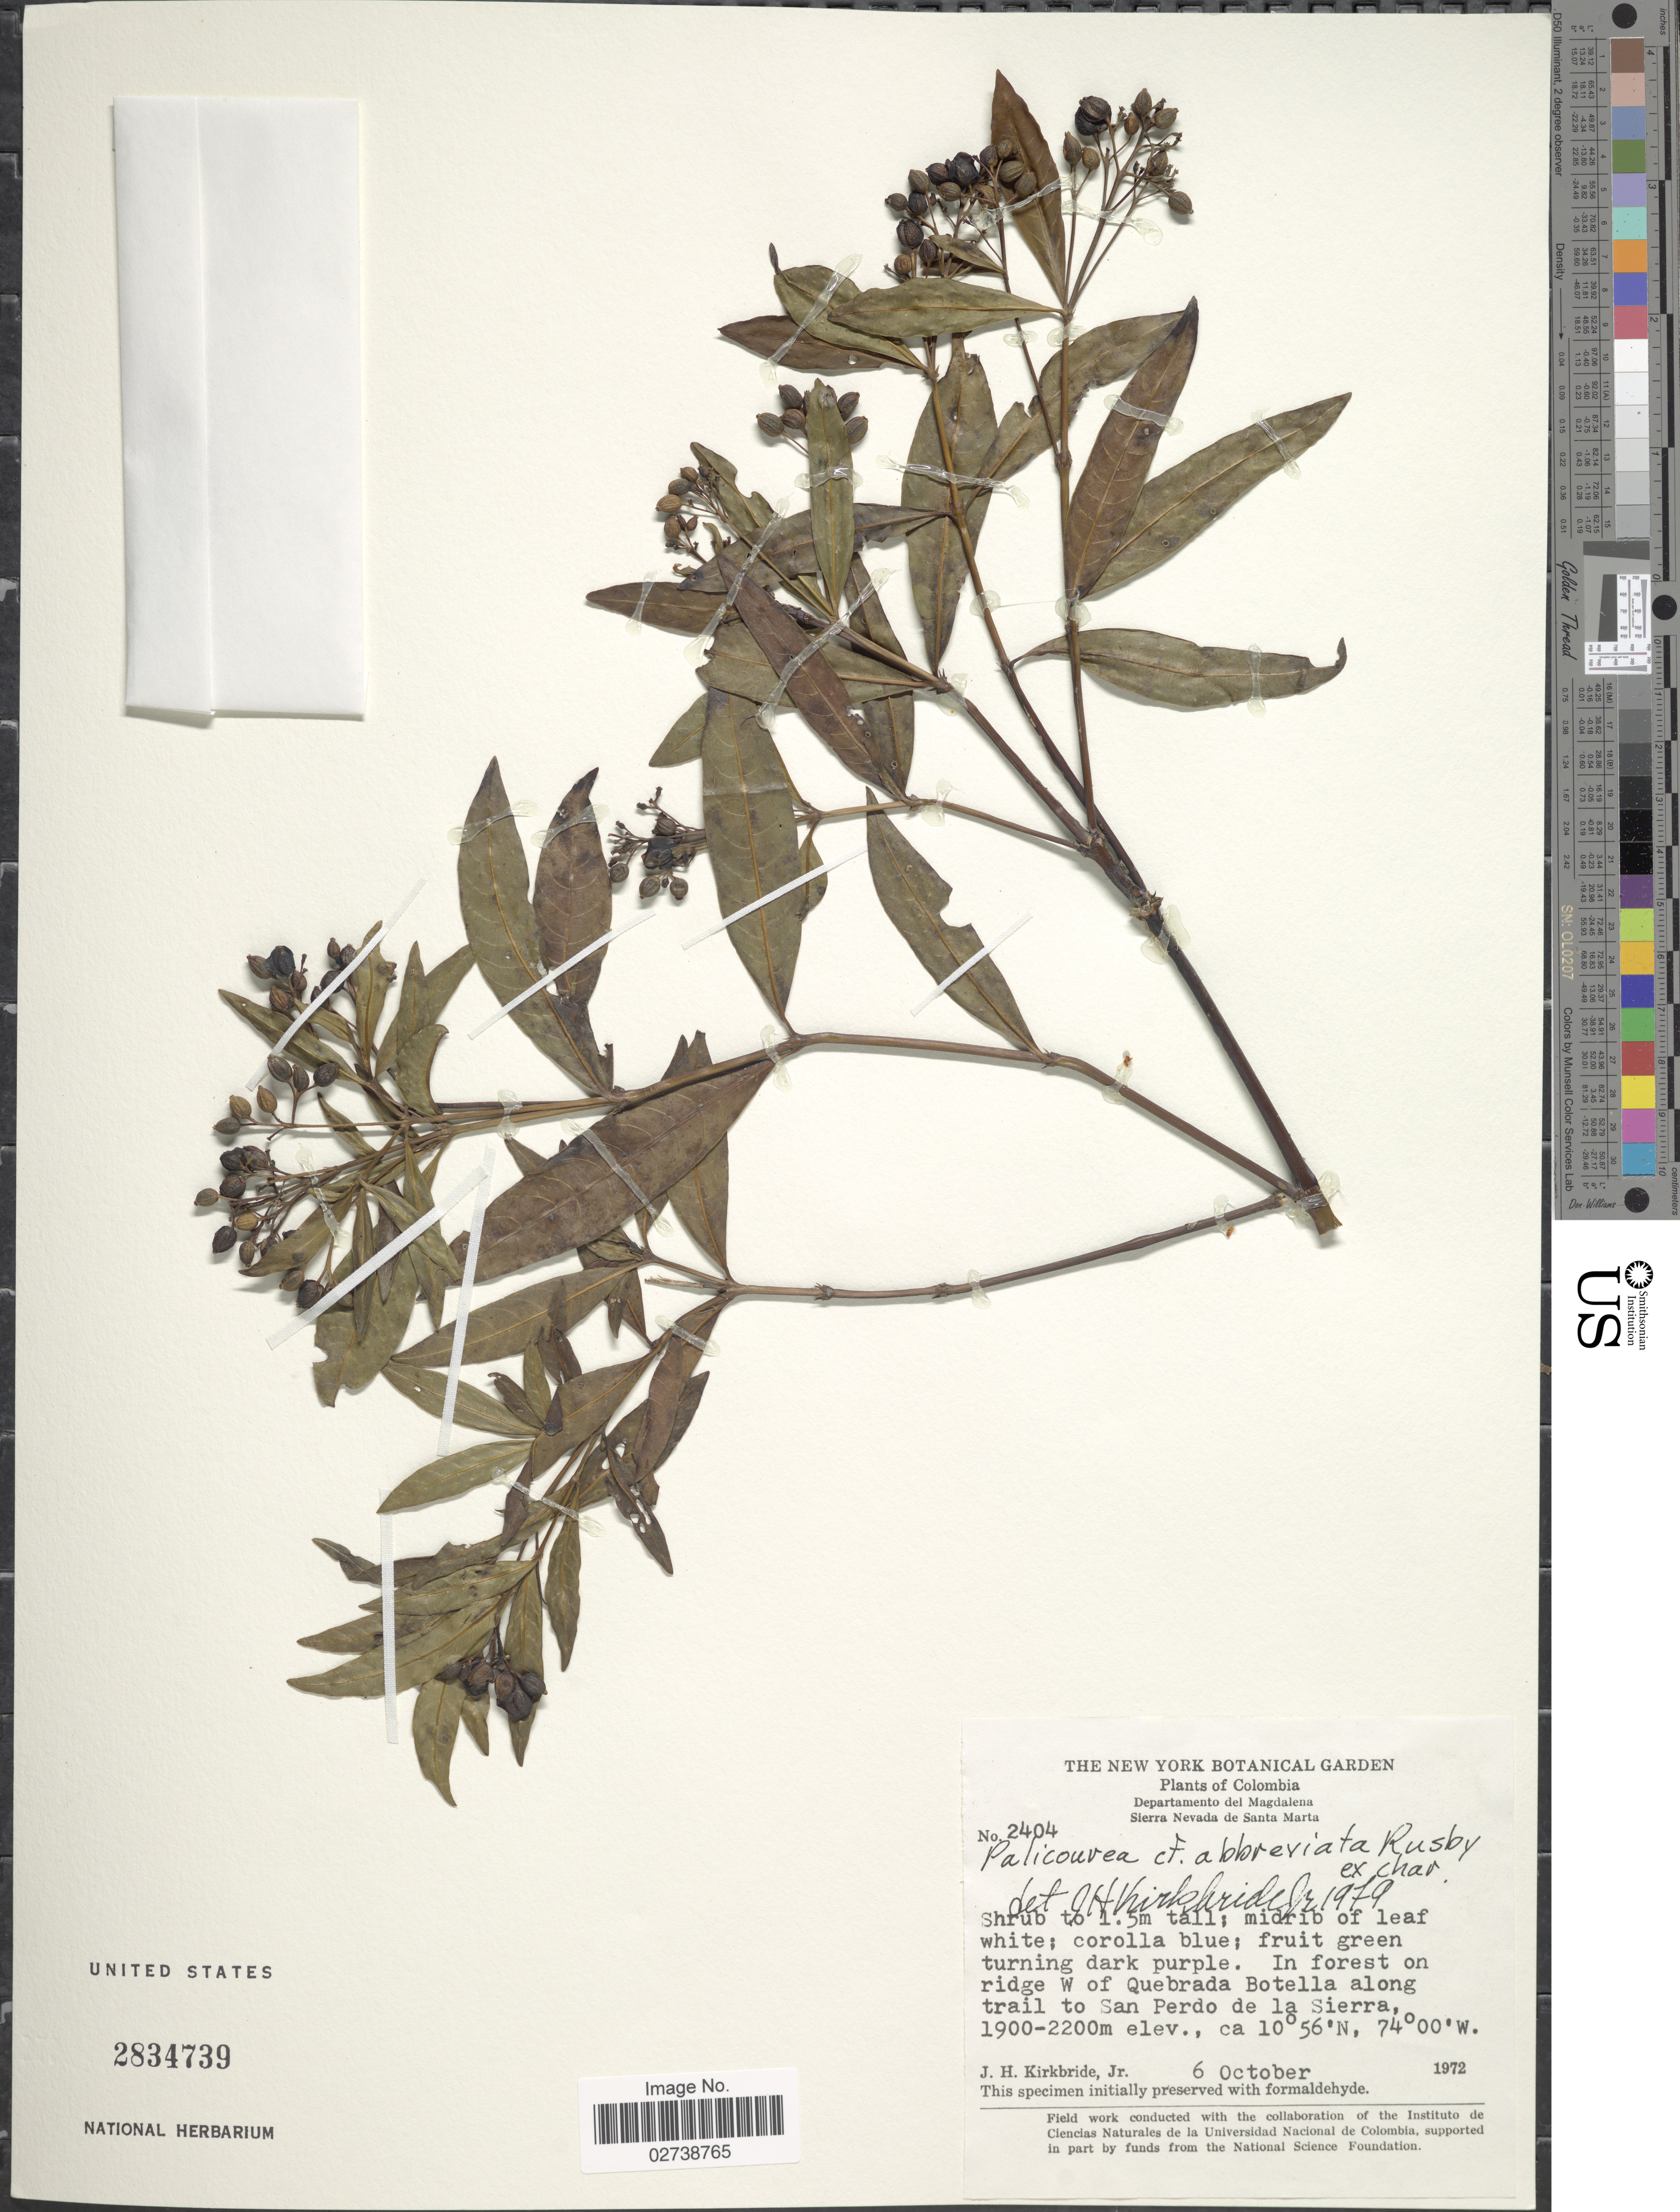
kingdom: Plantae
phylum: Tracheophyta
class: Magnoliopsida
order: Gentianales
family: Rubiaceae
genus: Palicourea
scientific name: Palicourea abbreviata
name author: Rusby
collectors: J. H. Kirkbride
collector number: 2404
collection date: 1972-10-06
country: Colombia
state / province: Magdalena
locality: Departamento del Magdalena, Sierra Nevada de Santa Marta, In forest on ridge W of Quebrada Botella along trail to San Pedro de la Sierra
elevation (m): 1900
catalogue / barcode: US 2834739